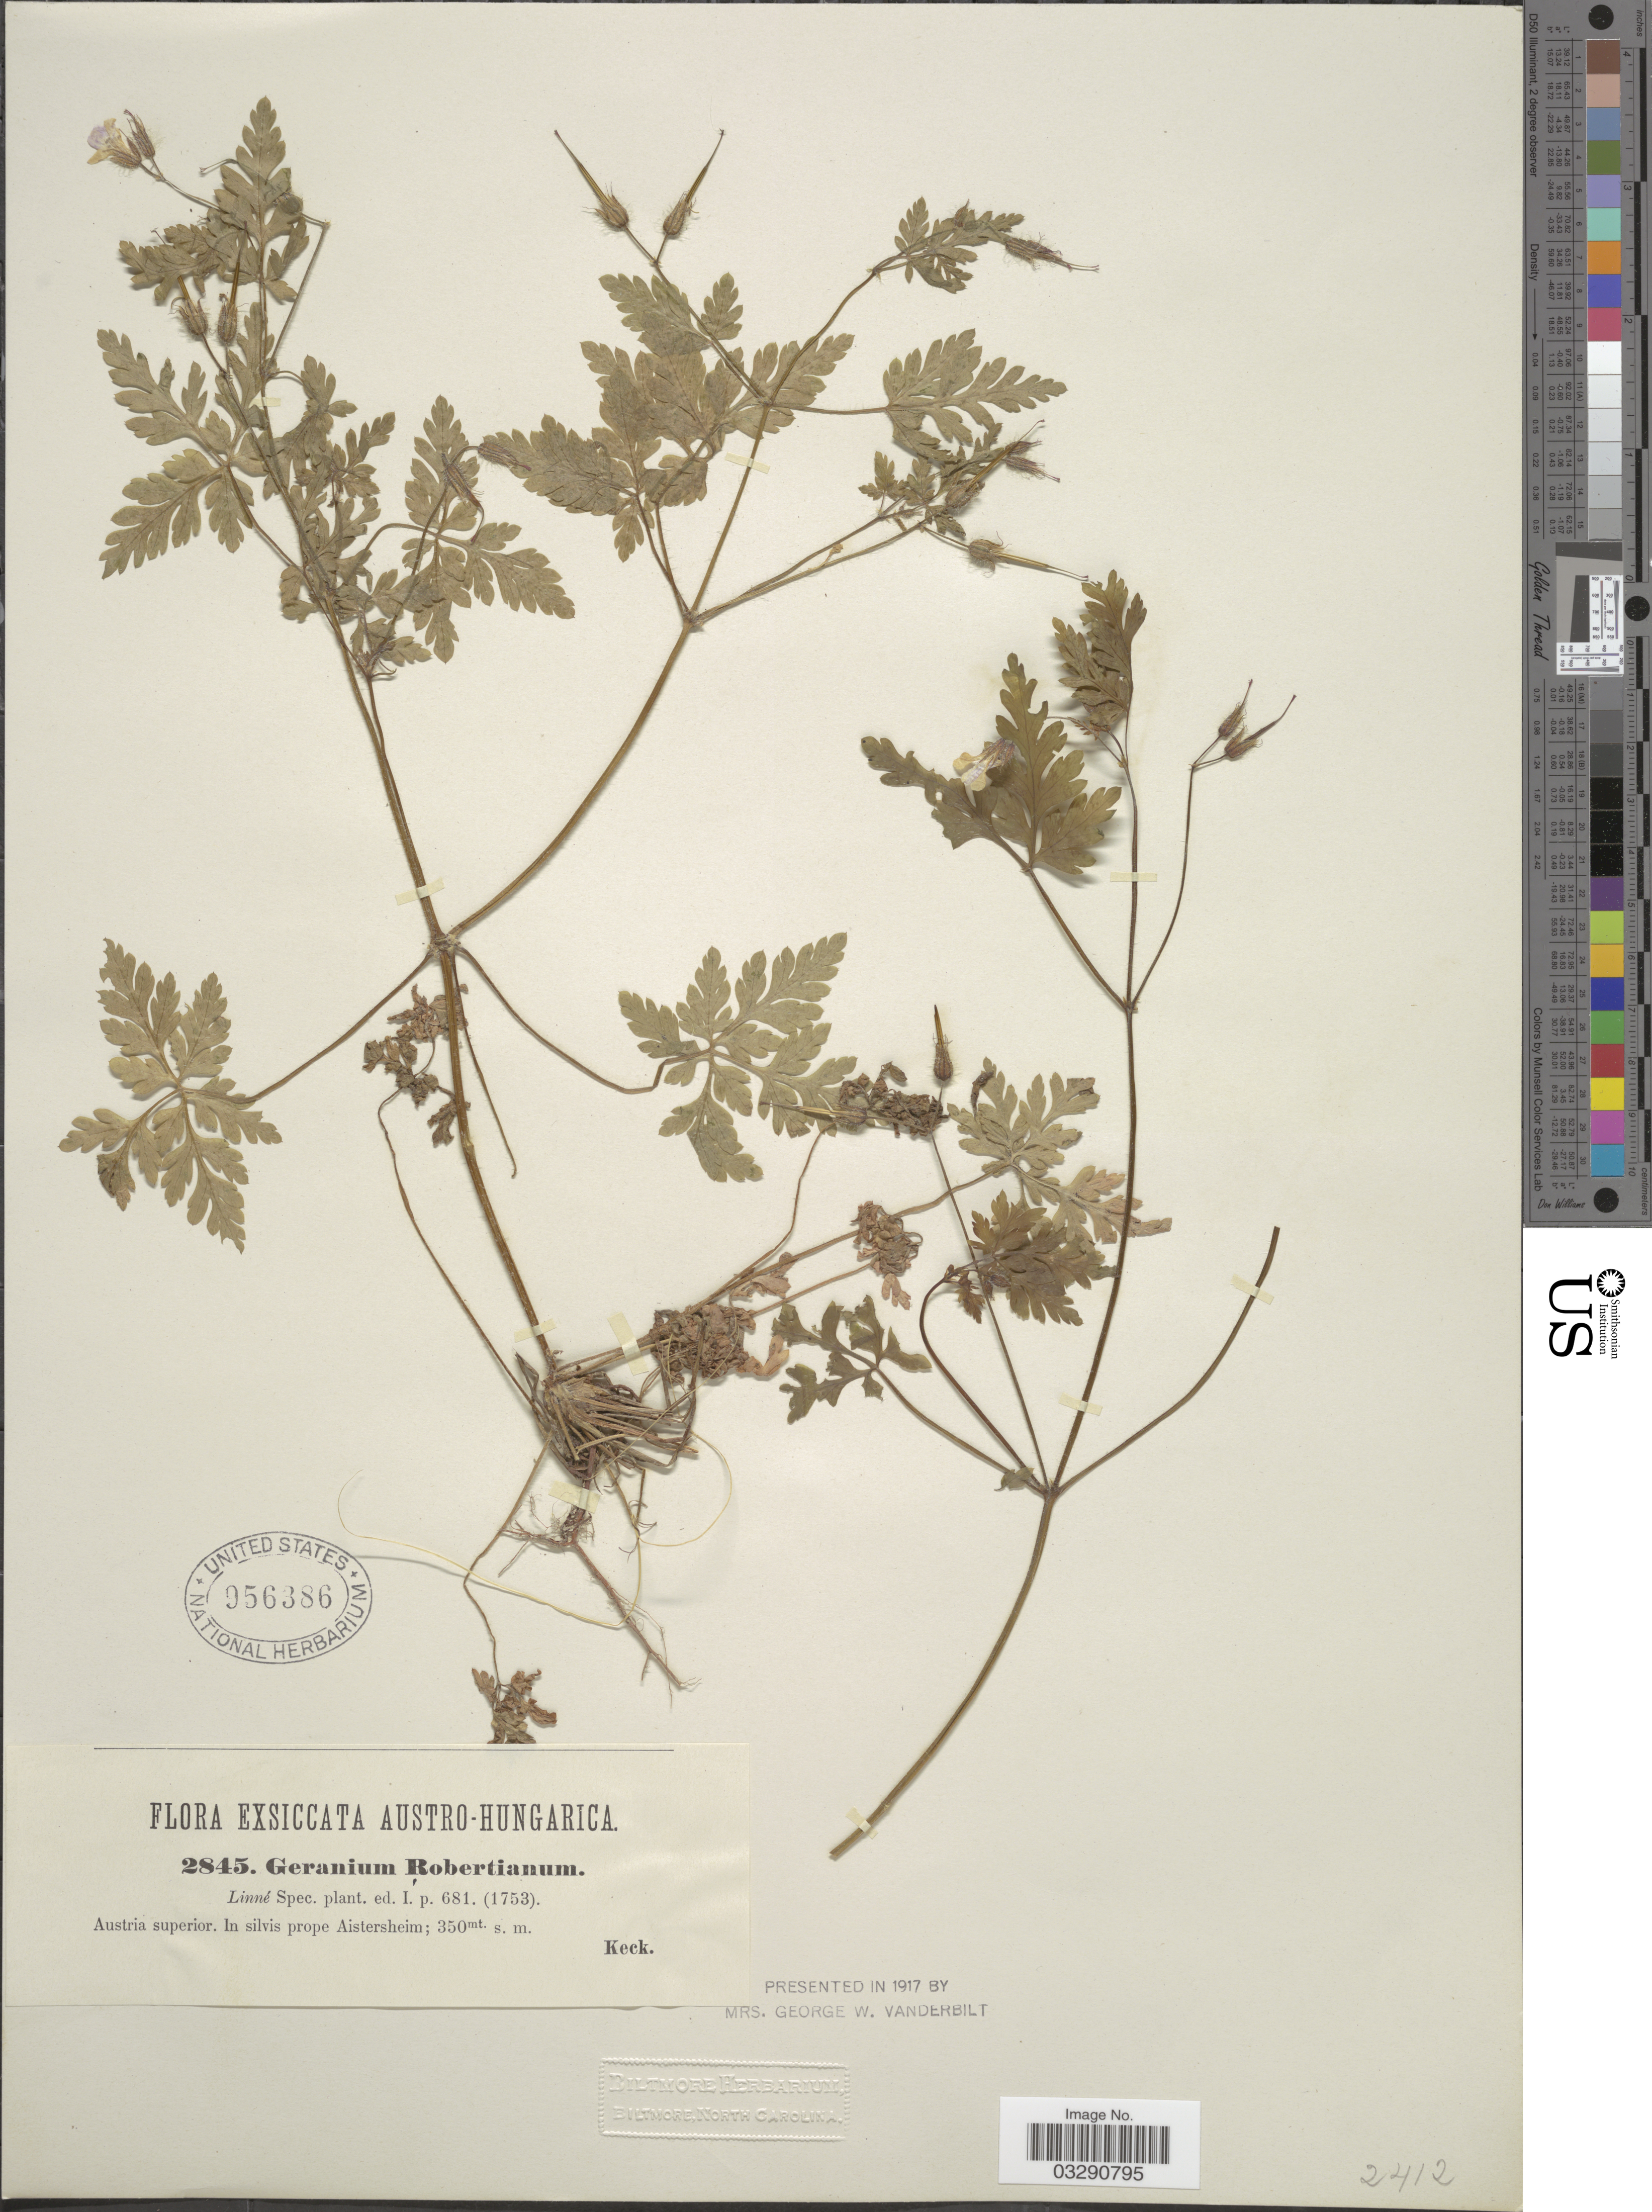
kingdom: Plantae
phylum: Tracheophyta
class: Magnoliopsida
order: Geraniales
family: Geraniaceae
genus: Geranium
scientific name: Geranium robertianum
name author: L.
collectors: -- Keck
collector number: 2845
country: Austria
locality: Austro-Hungarica. Austria superior. In silvis prope Aisterheim.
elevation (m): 350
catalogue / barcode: US 956386